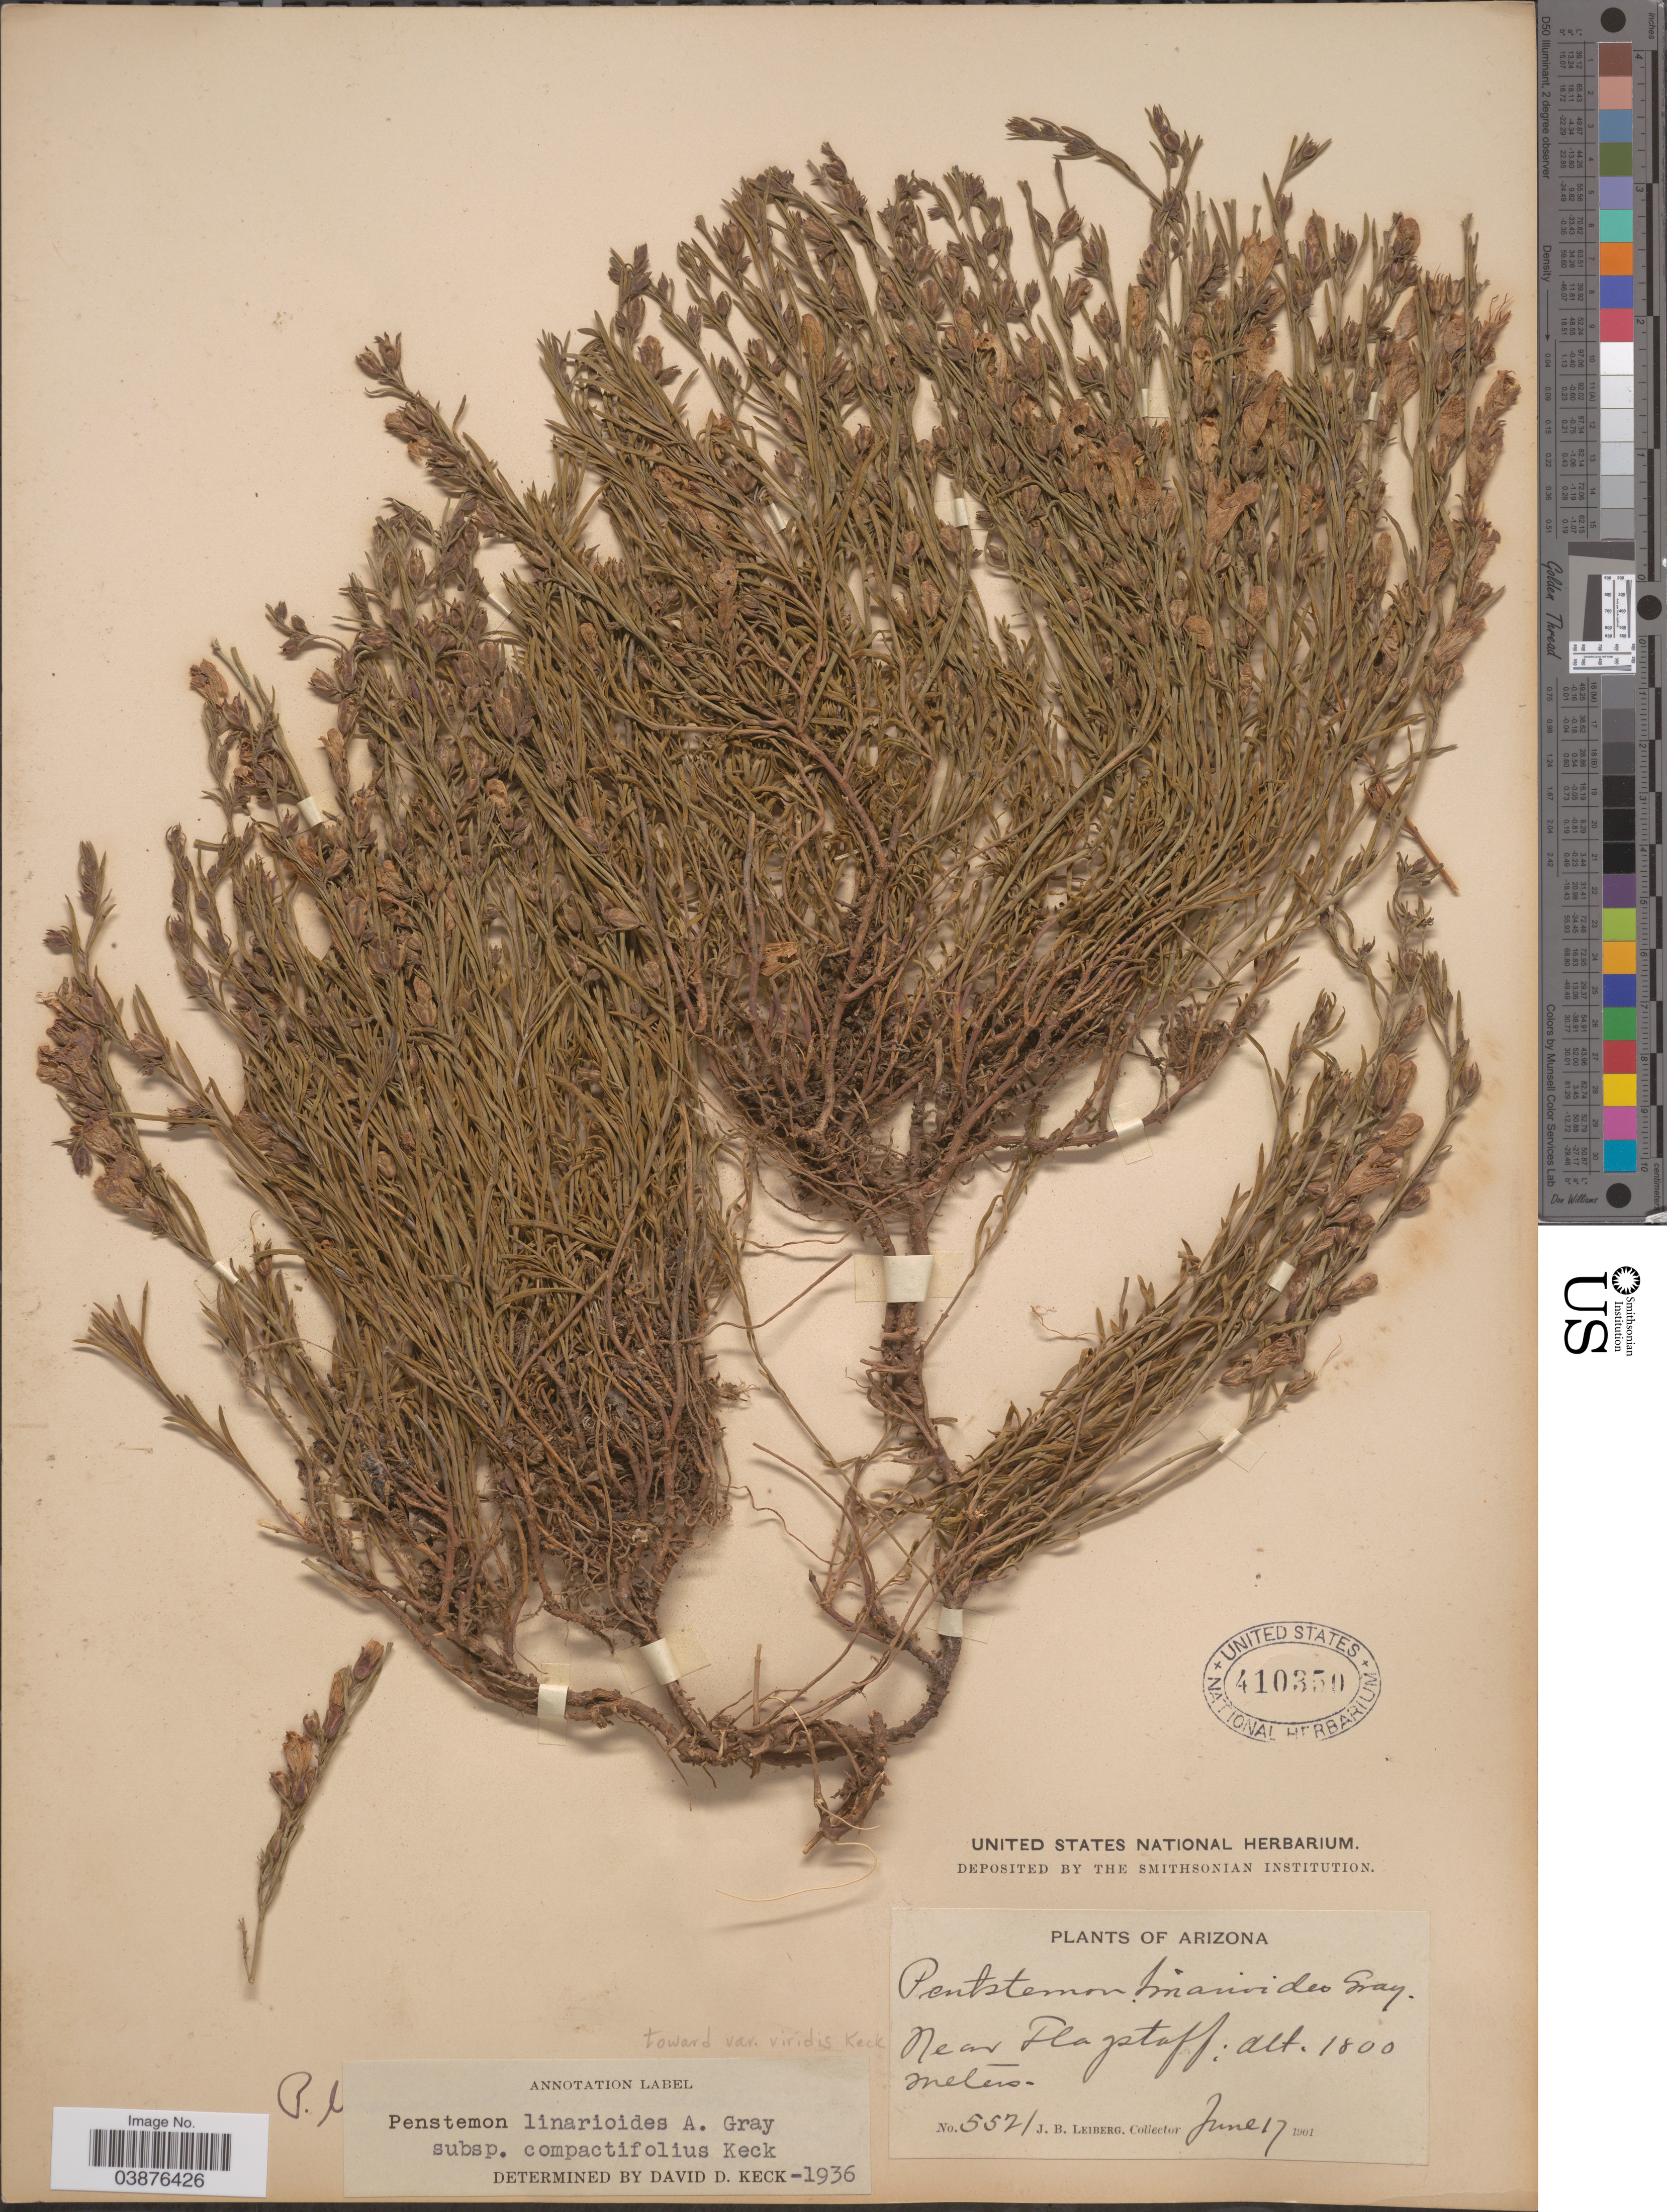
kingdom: Plantae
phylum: Tracheophyta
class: Magnoliopsida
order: Lamiales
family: Plantaginaceae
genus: Penstemon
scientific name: Penstemon linarioides var. viridis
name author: D.D. Keck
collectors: J. B. Leiberg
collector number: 5521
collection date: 1901-06-17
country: United States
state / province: Arizona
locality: Near Flagstaff.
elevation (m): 1800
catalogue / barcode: US 410350